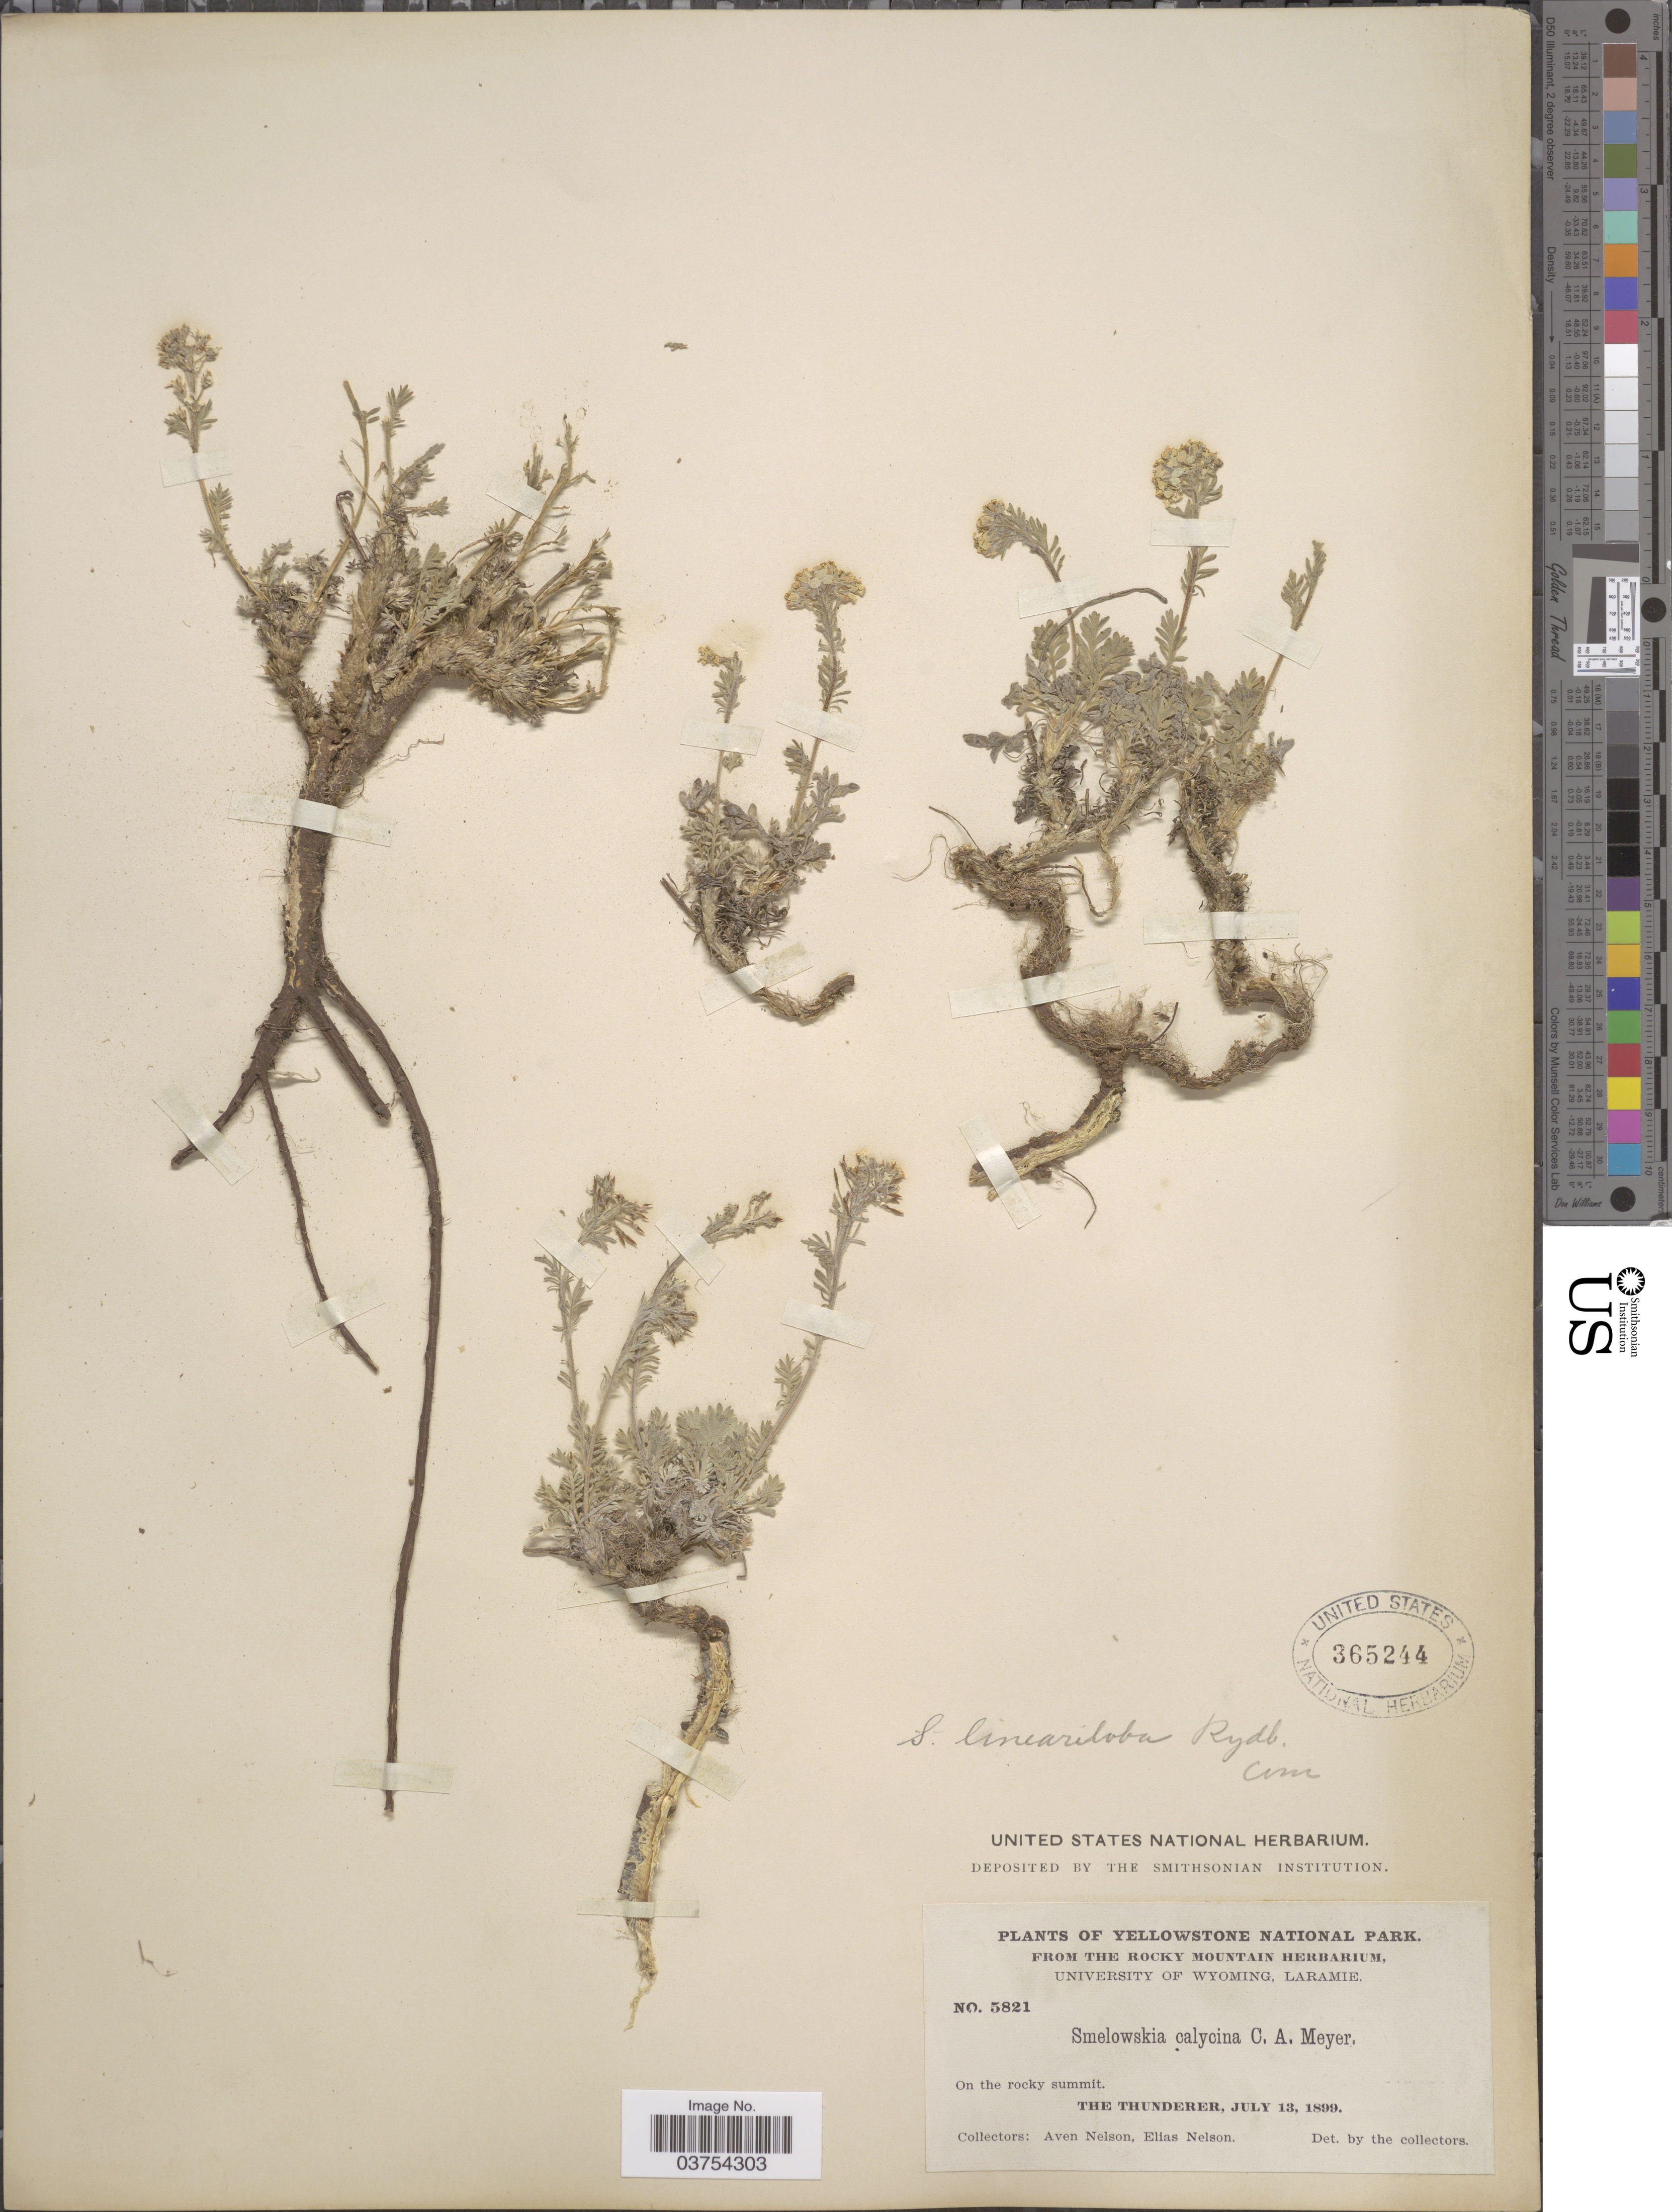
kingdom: Plantae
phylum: Tracheophyta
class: Magnoliopsida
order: Brassicales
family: Brassicaceae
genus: Smelowskia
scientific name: Smelowskia calycina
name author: (Stephan) C.A. Mey.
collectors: A. Nelson & E. Nelson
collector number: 5821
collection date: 1899-07-13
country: United States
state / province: Wyoming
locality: Yellowstone National Park. The Thunderer.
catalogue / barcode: US 365244